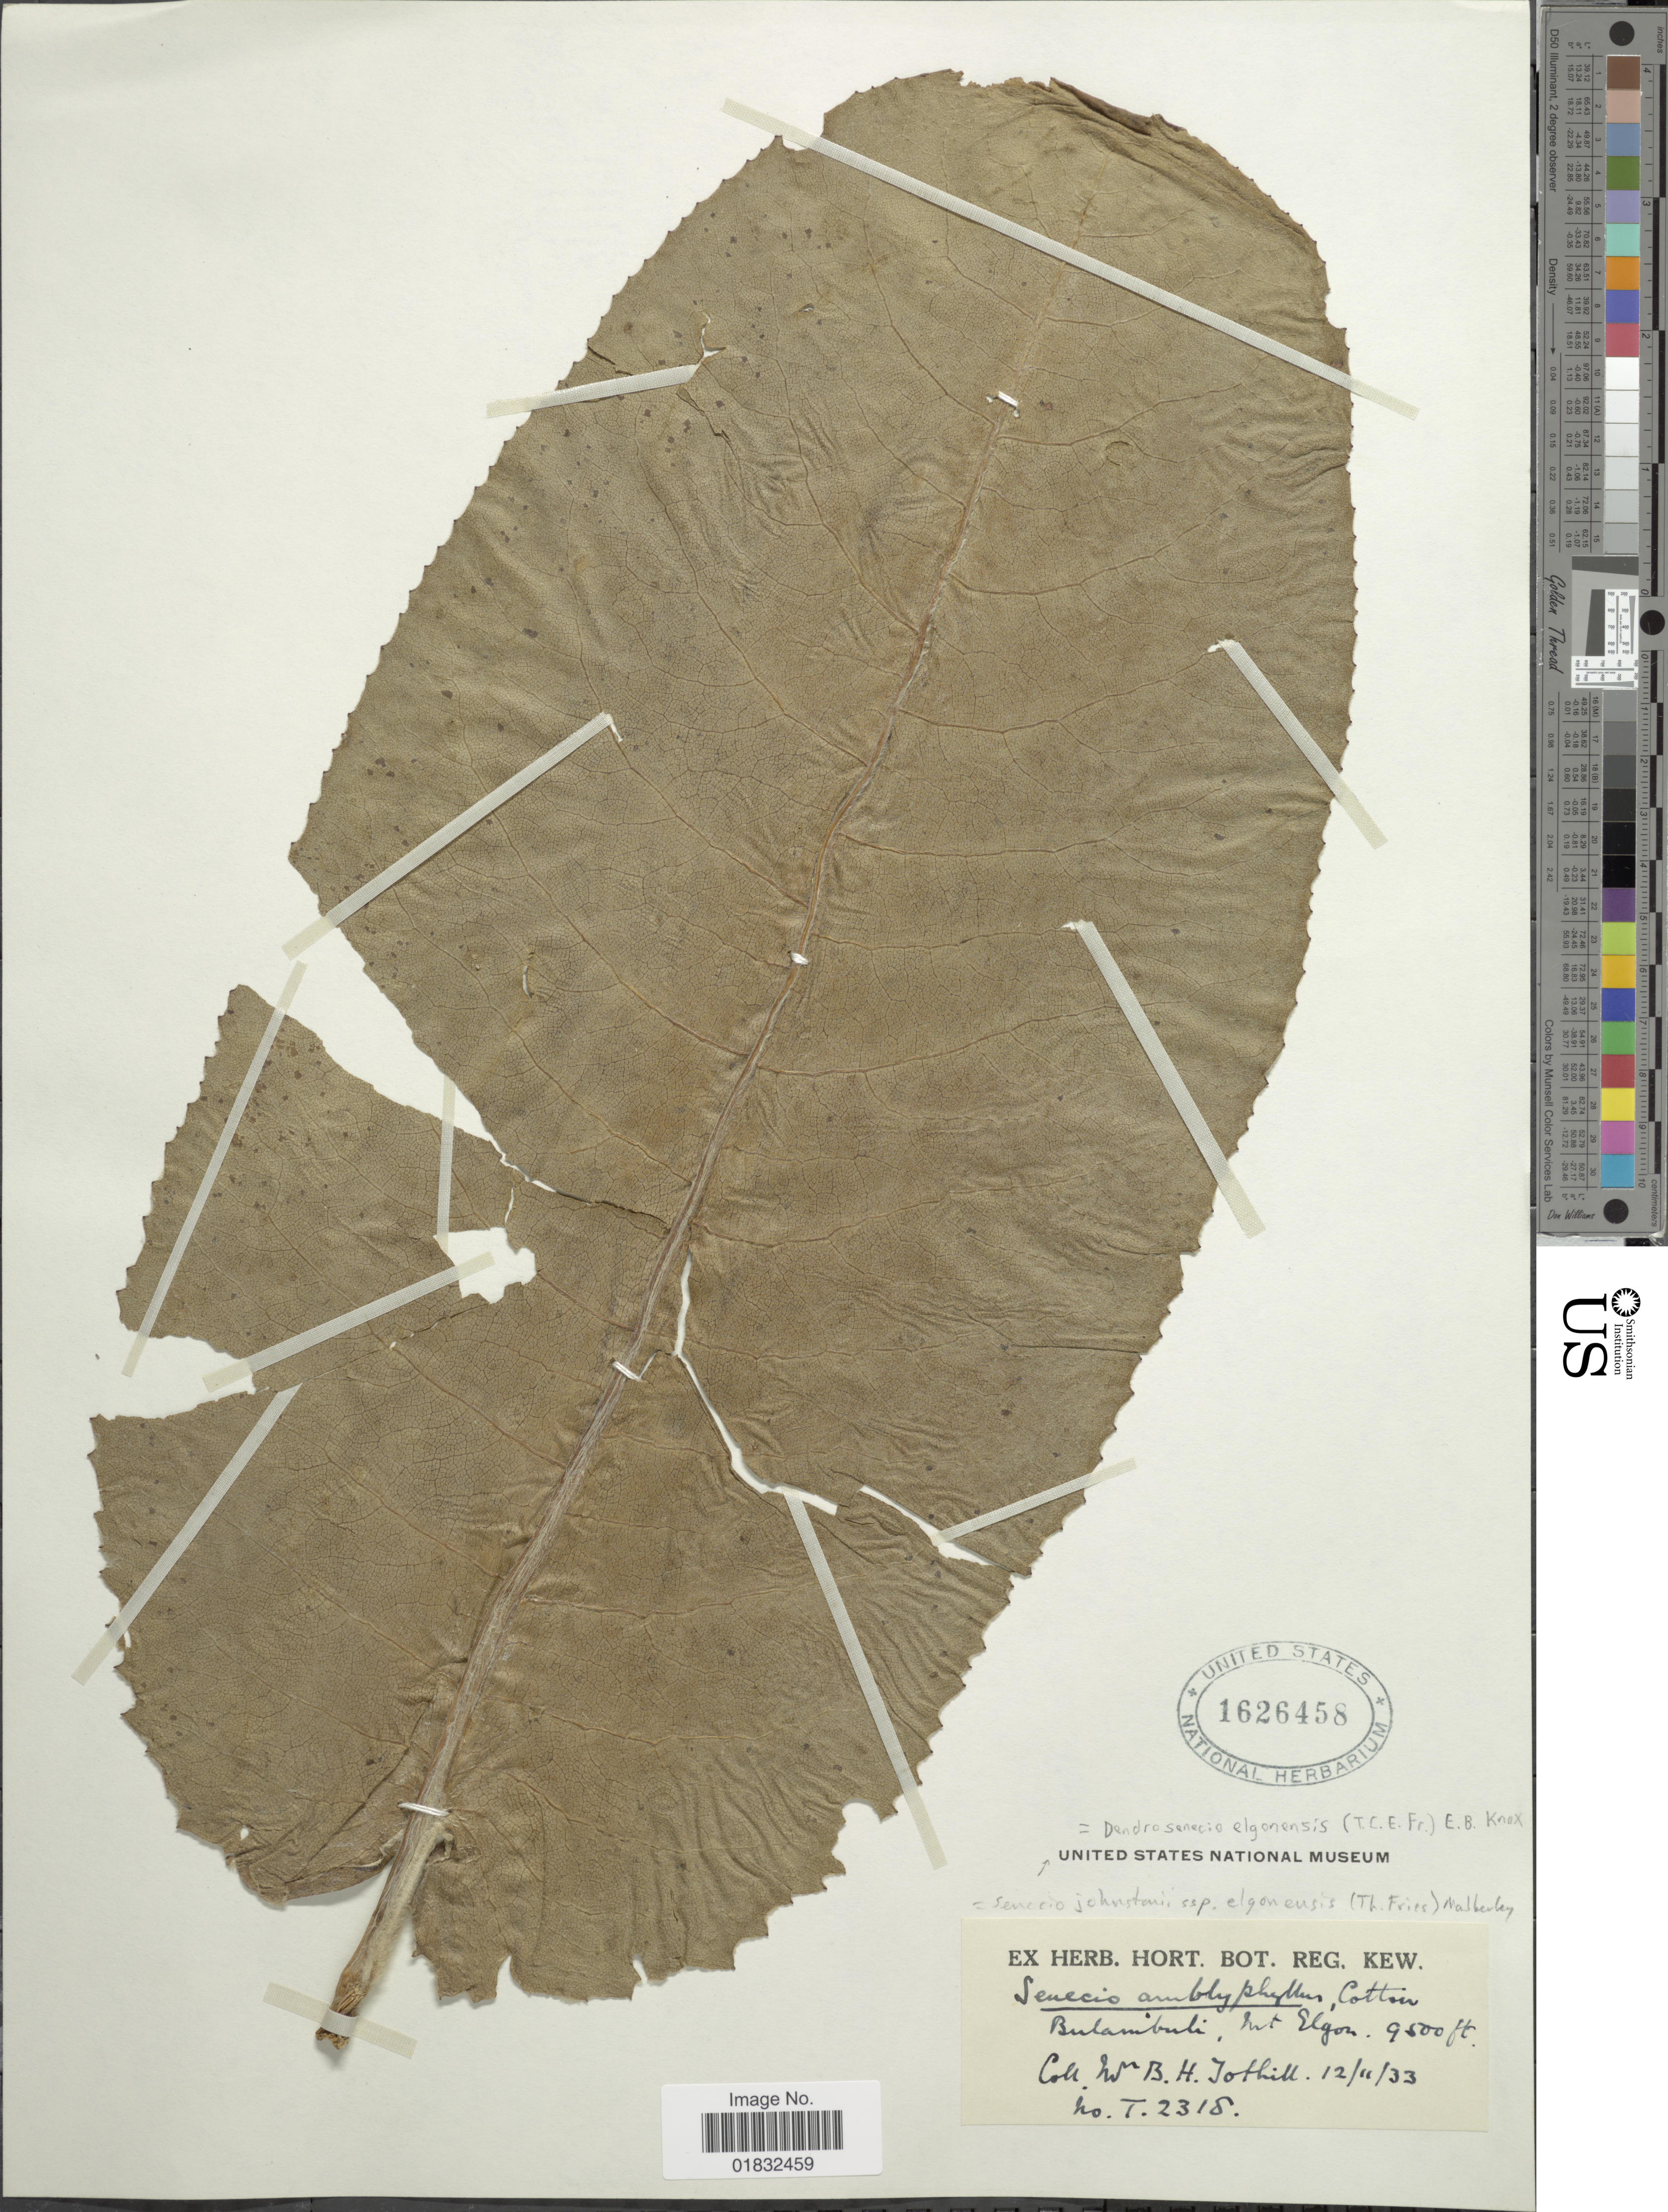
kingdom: Plantae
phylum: Tracheophyta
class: Magnoliopsida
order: Asterales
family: Asteraceae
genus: Dendrosenecio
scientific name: Dendrosenecio elgonensis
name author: (T.C.E. Fr.) E.B. Knox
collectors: B. Tothill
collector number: T 2318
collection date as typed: Transcribed d/m/y: 12/11/33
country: Uganda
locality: Bulambuli, Mt Elgon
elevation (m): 2896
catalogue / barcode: US 1626458